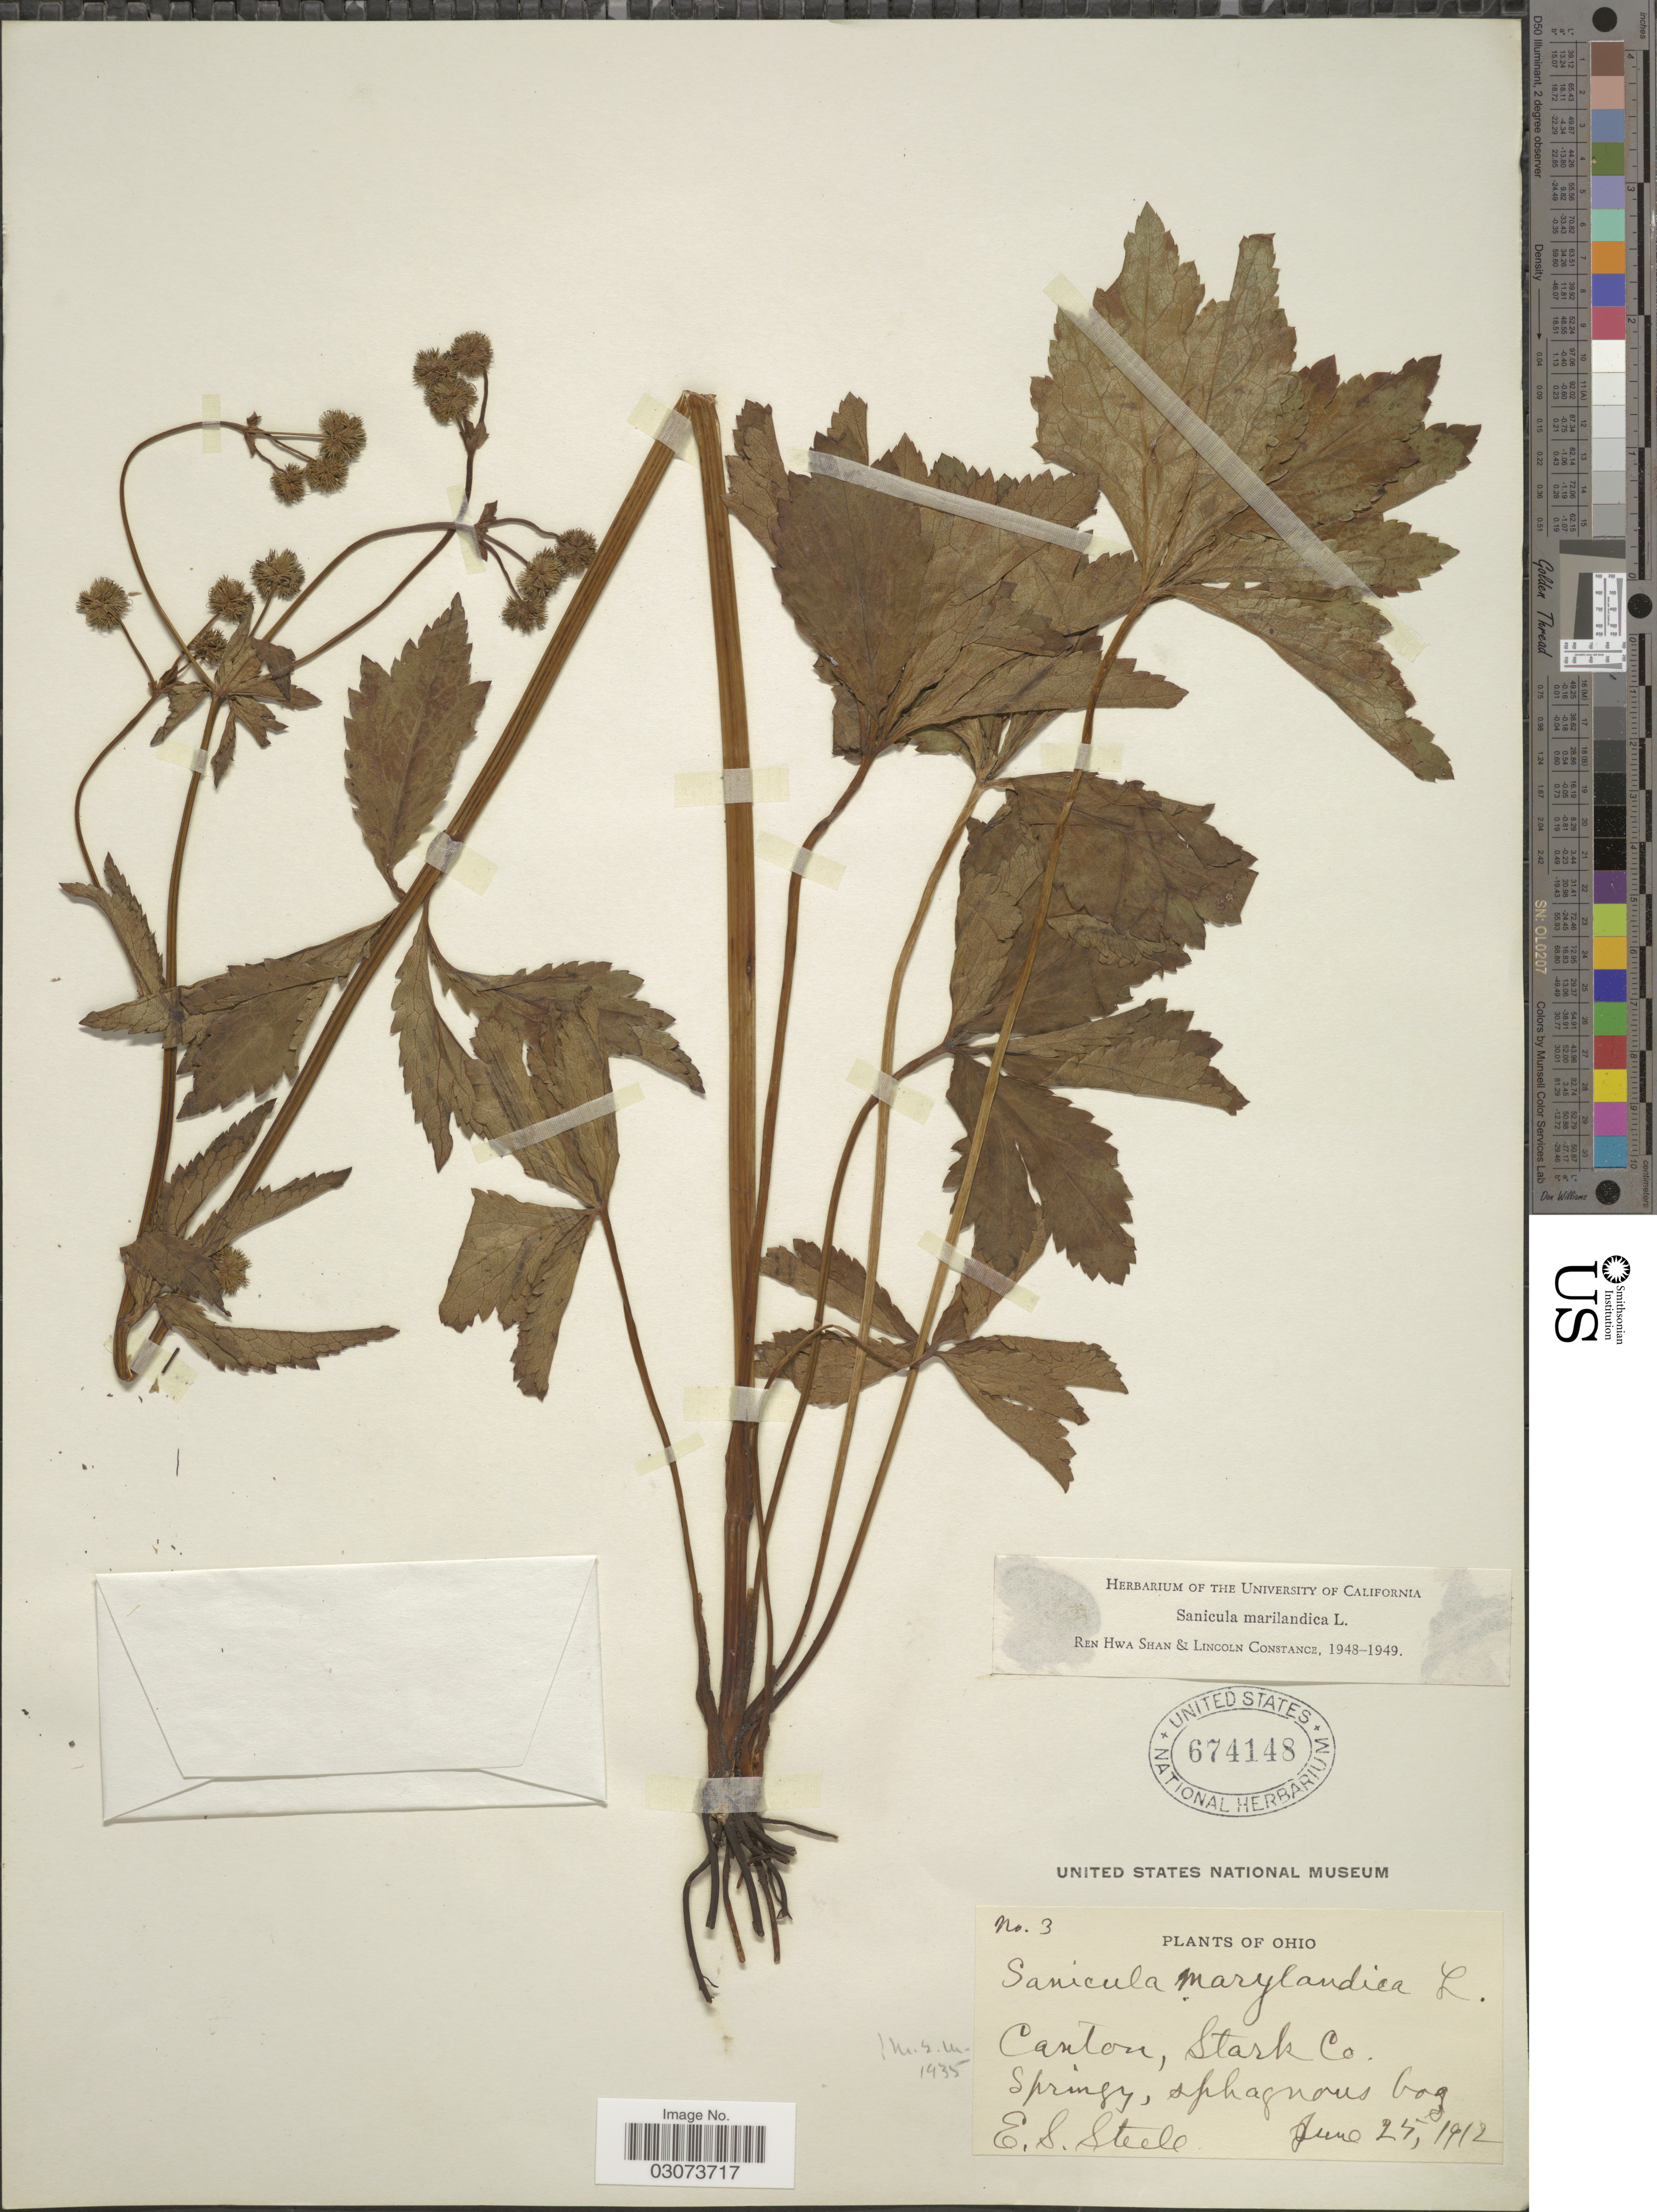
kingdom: Plantae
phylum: Tracheophyta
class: Magnoliopsida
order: Apiales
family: Apiaceae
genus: Sanicula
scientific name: Sanicula marilandica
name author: L.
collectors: E. Steele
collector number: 3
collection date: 1912-06-25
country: United States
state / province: Ohio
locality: Canton, Stark Co.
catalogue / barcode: US 674148